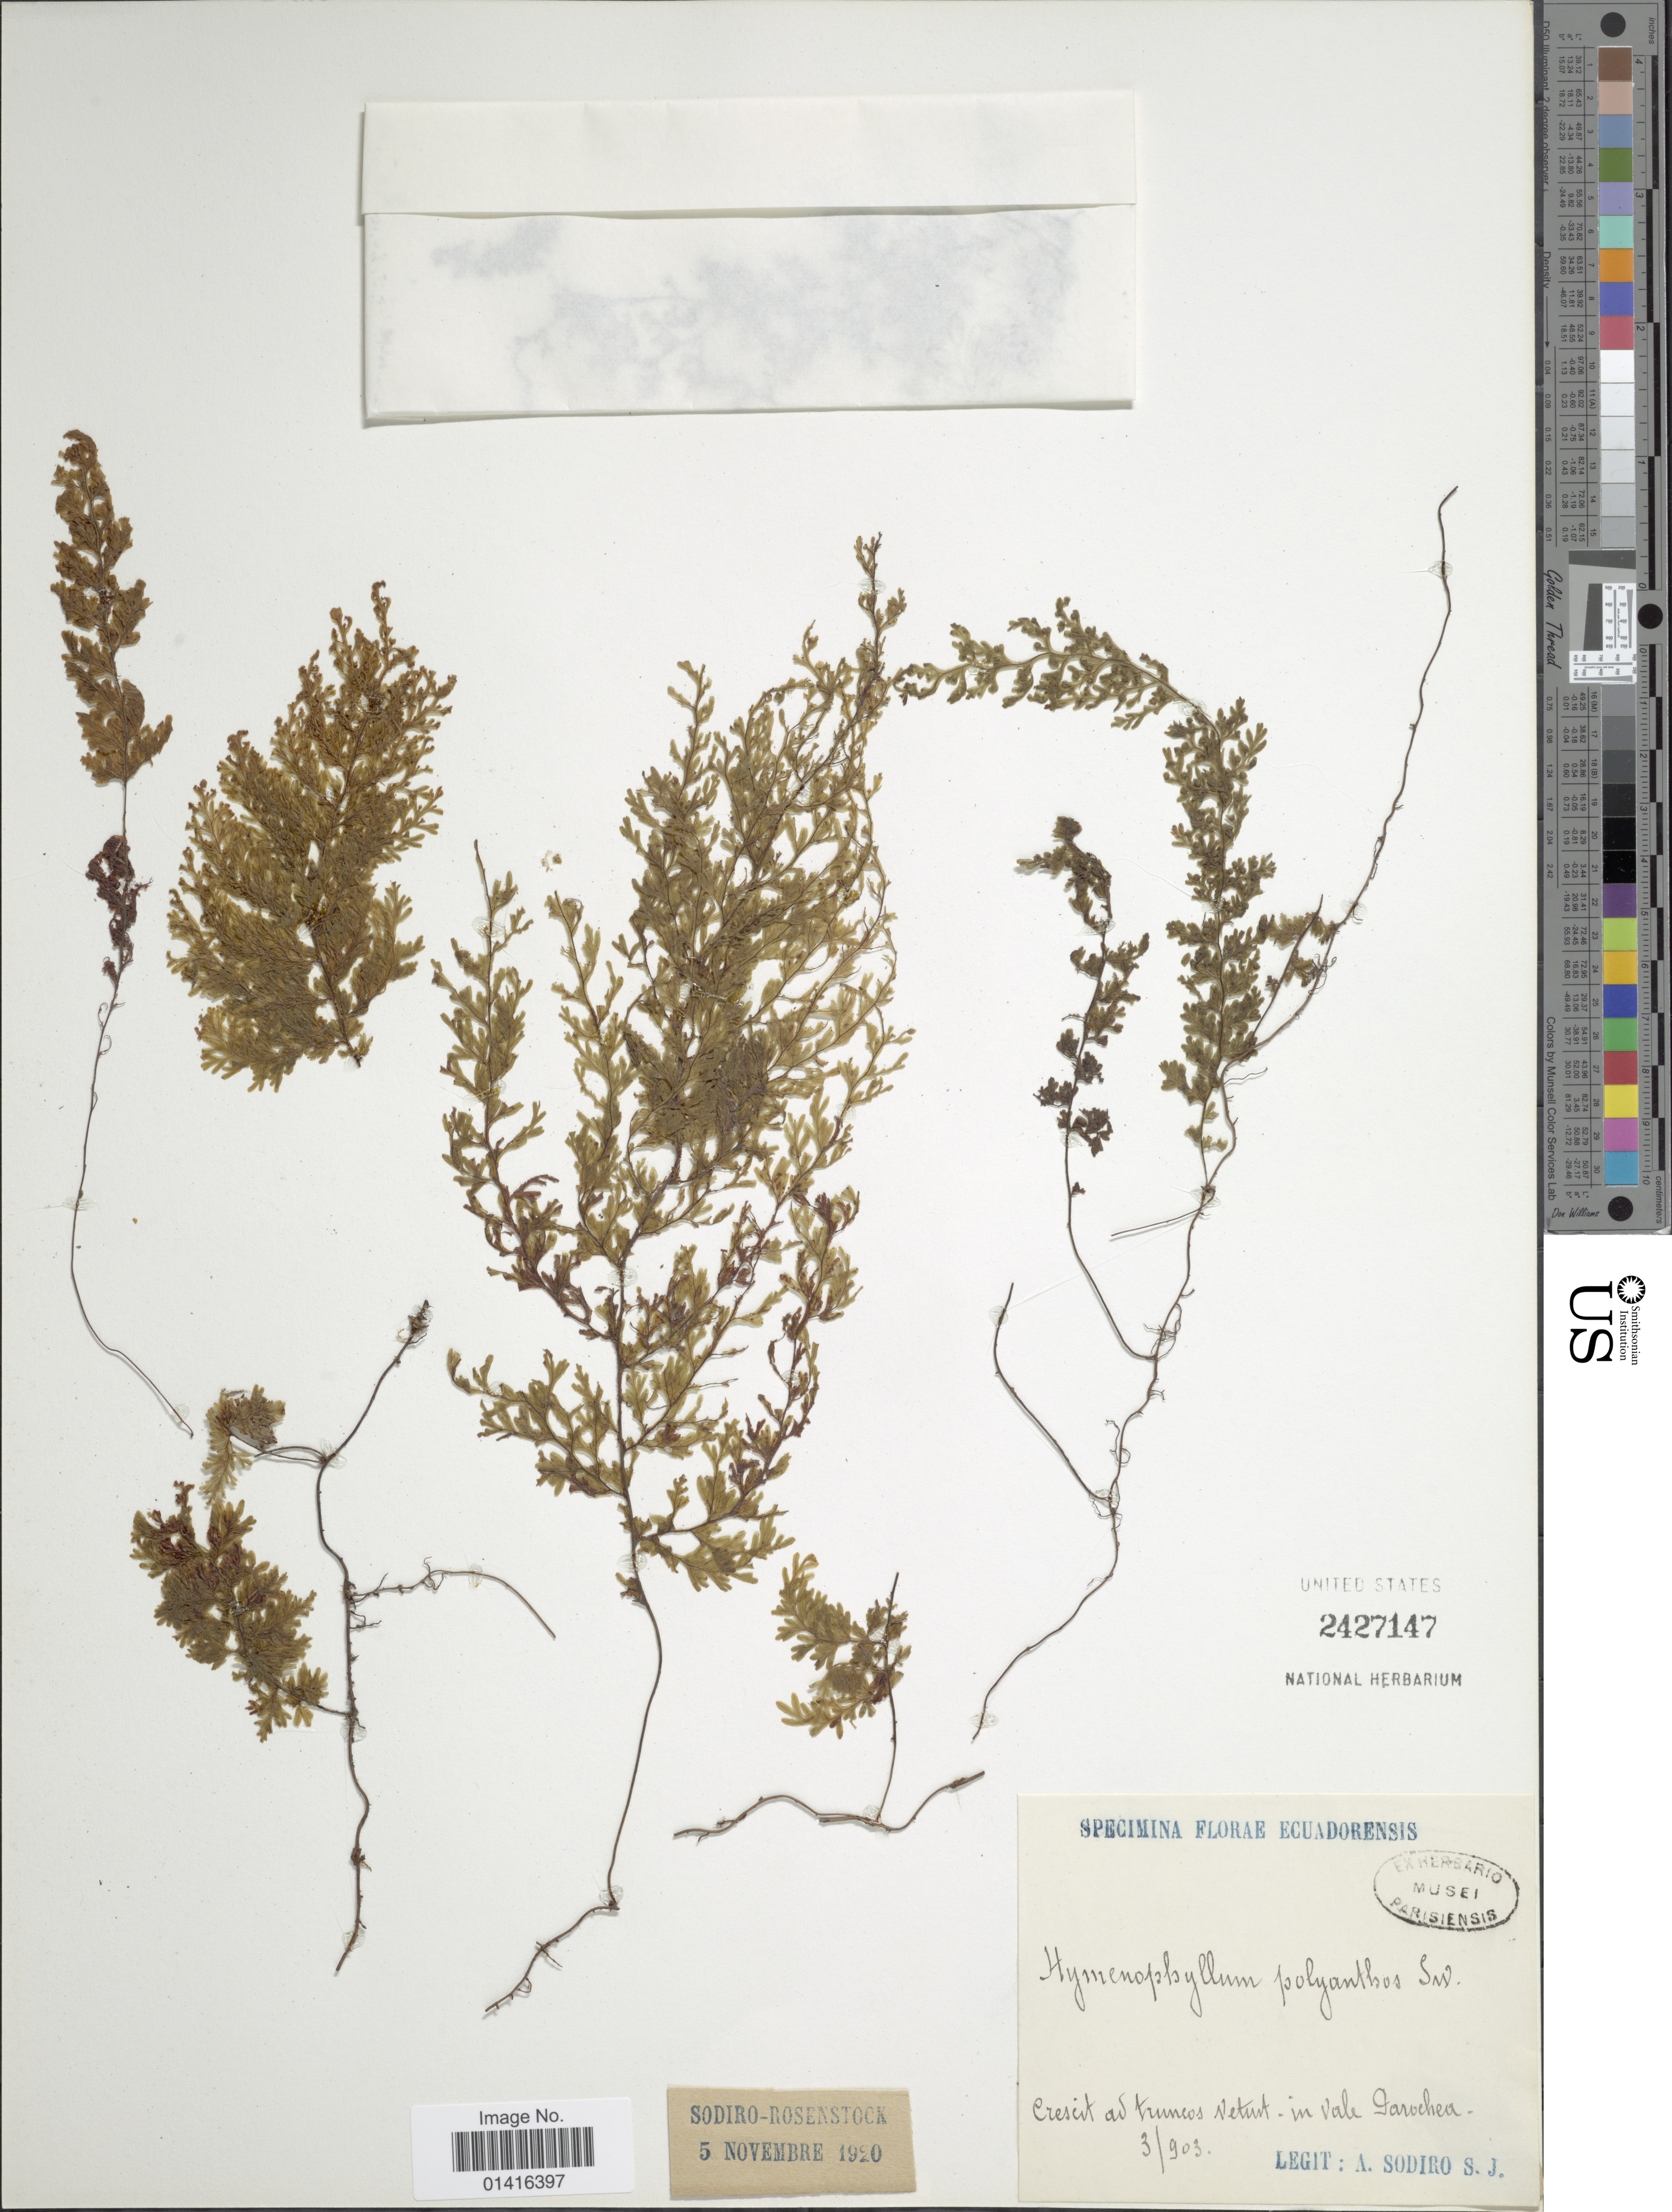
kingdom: Plantae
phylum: Tracheophyta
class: Polypodiopsida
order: Hymenophyllales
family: Hymenophyllaceae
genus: Hymenophyllum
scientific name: Hymenophyllum myriocarpum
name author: Hook.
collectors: A. Sodiro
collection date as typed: Transcribed d/m/y: 3/9/3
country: Ecuador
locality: Crescit ad truncos vetnet-in vulc Parochea. [interpreted]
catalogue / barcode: US 2427147